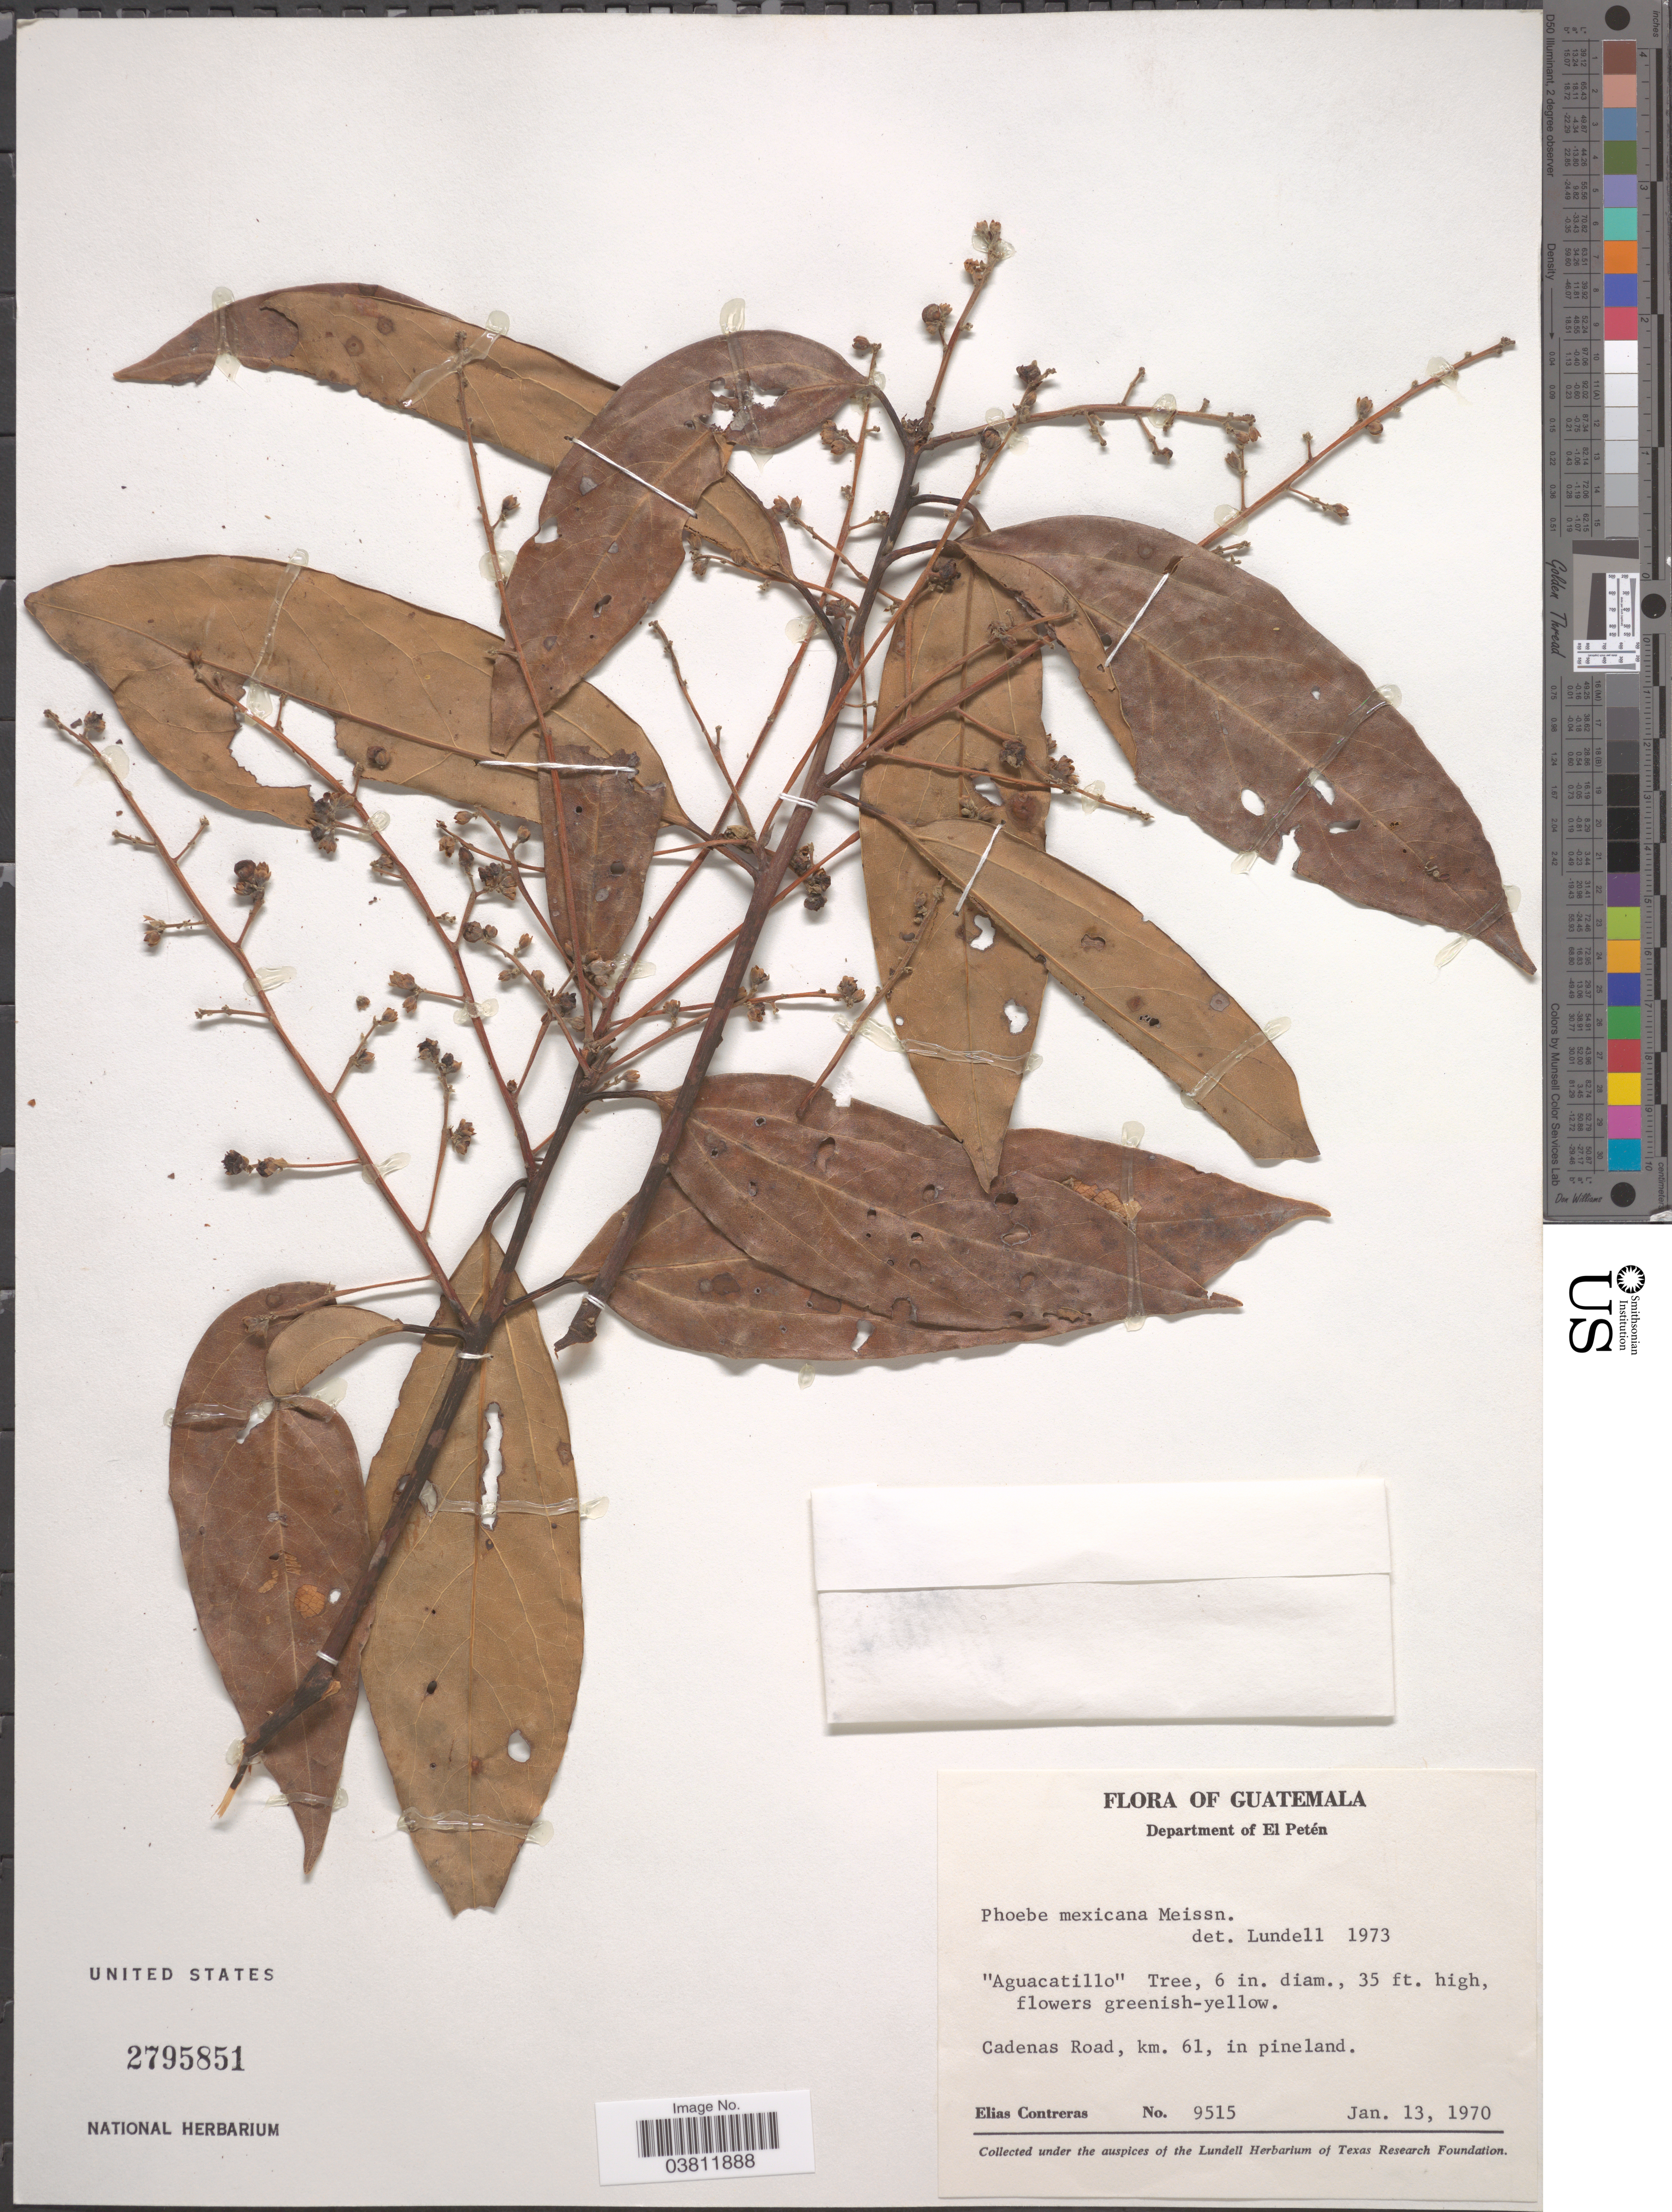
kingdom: Plantae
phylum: Tracheophyta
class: Magnoliopsida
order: Laurales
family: Lauraceae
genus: Phoebe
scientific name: Phoebe mexicana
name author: Meisn.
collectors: E. Contreras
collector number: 9515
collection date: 1970-01-13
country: Guatemala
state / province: El Peten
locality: Department of El Petén. Cadenas Road, km. 61.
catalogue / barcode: US 2795851